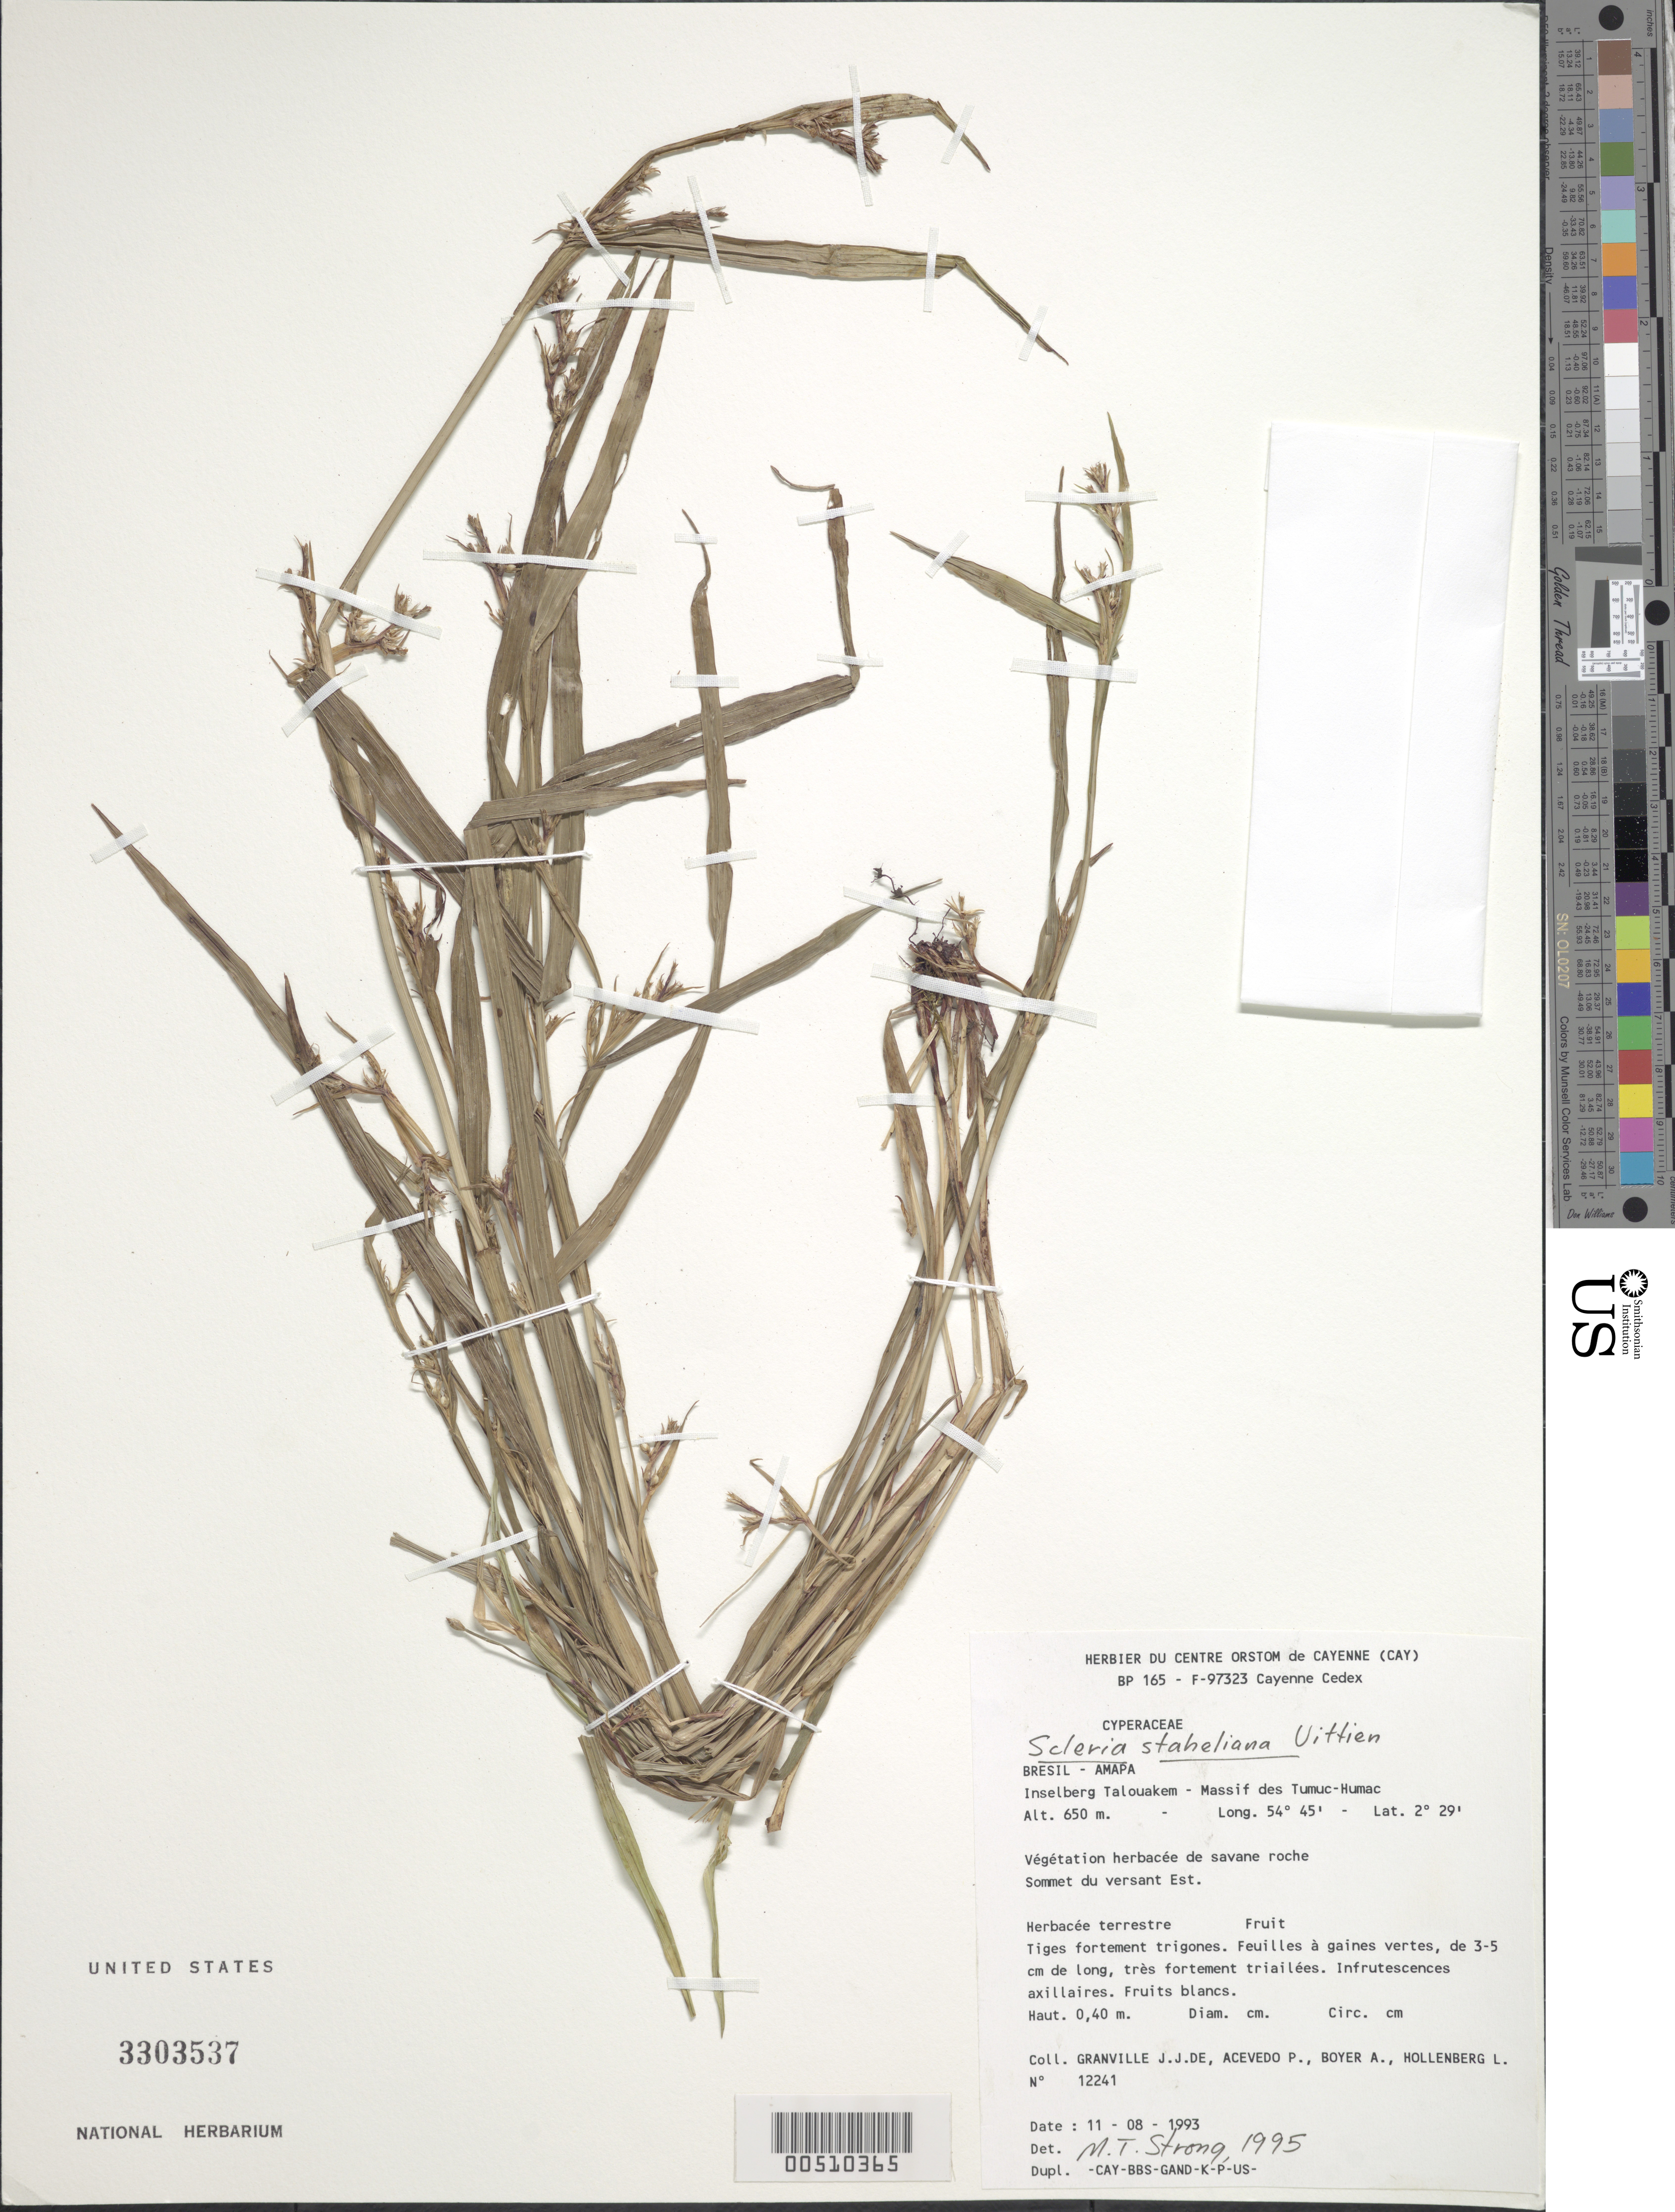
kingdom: Plantae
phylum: Tracheophyta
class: Liliopsida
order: Poales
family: Cyperaceae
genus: Scleria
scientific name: Scleria staheliana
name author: Uittien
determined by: Strong, M. T., (US), Smithsonian Institution - National Museum of Natural History (UNITED STATES)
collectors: J.-J. de Granville, P. Acevedo-Rodr., A. Boyer & L. Hollenberg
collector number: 12241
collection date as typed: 11 Aug 1993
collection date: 1993-08-11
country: French Guiana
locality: Inselberg Talouakem - Massif des Tumuc-Humac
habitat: Savane roche, sommet du versant Est.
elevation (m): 650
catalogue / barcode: US 3303537